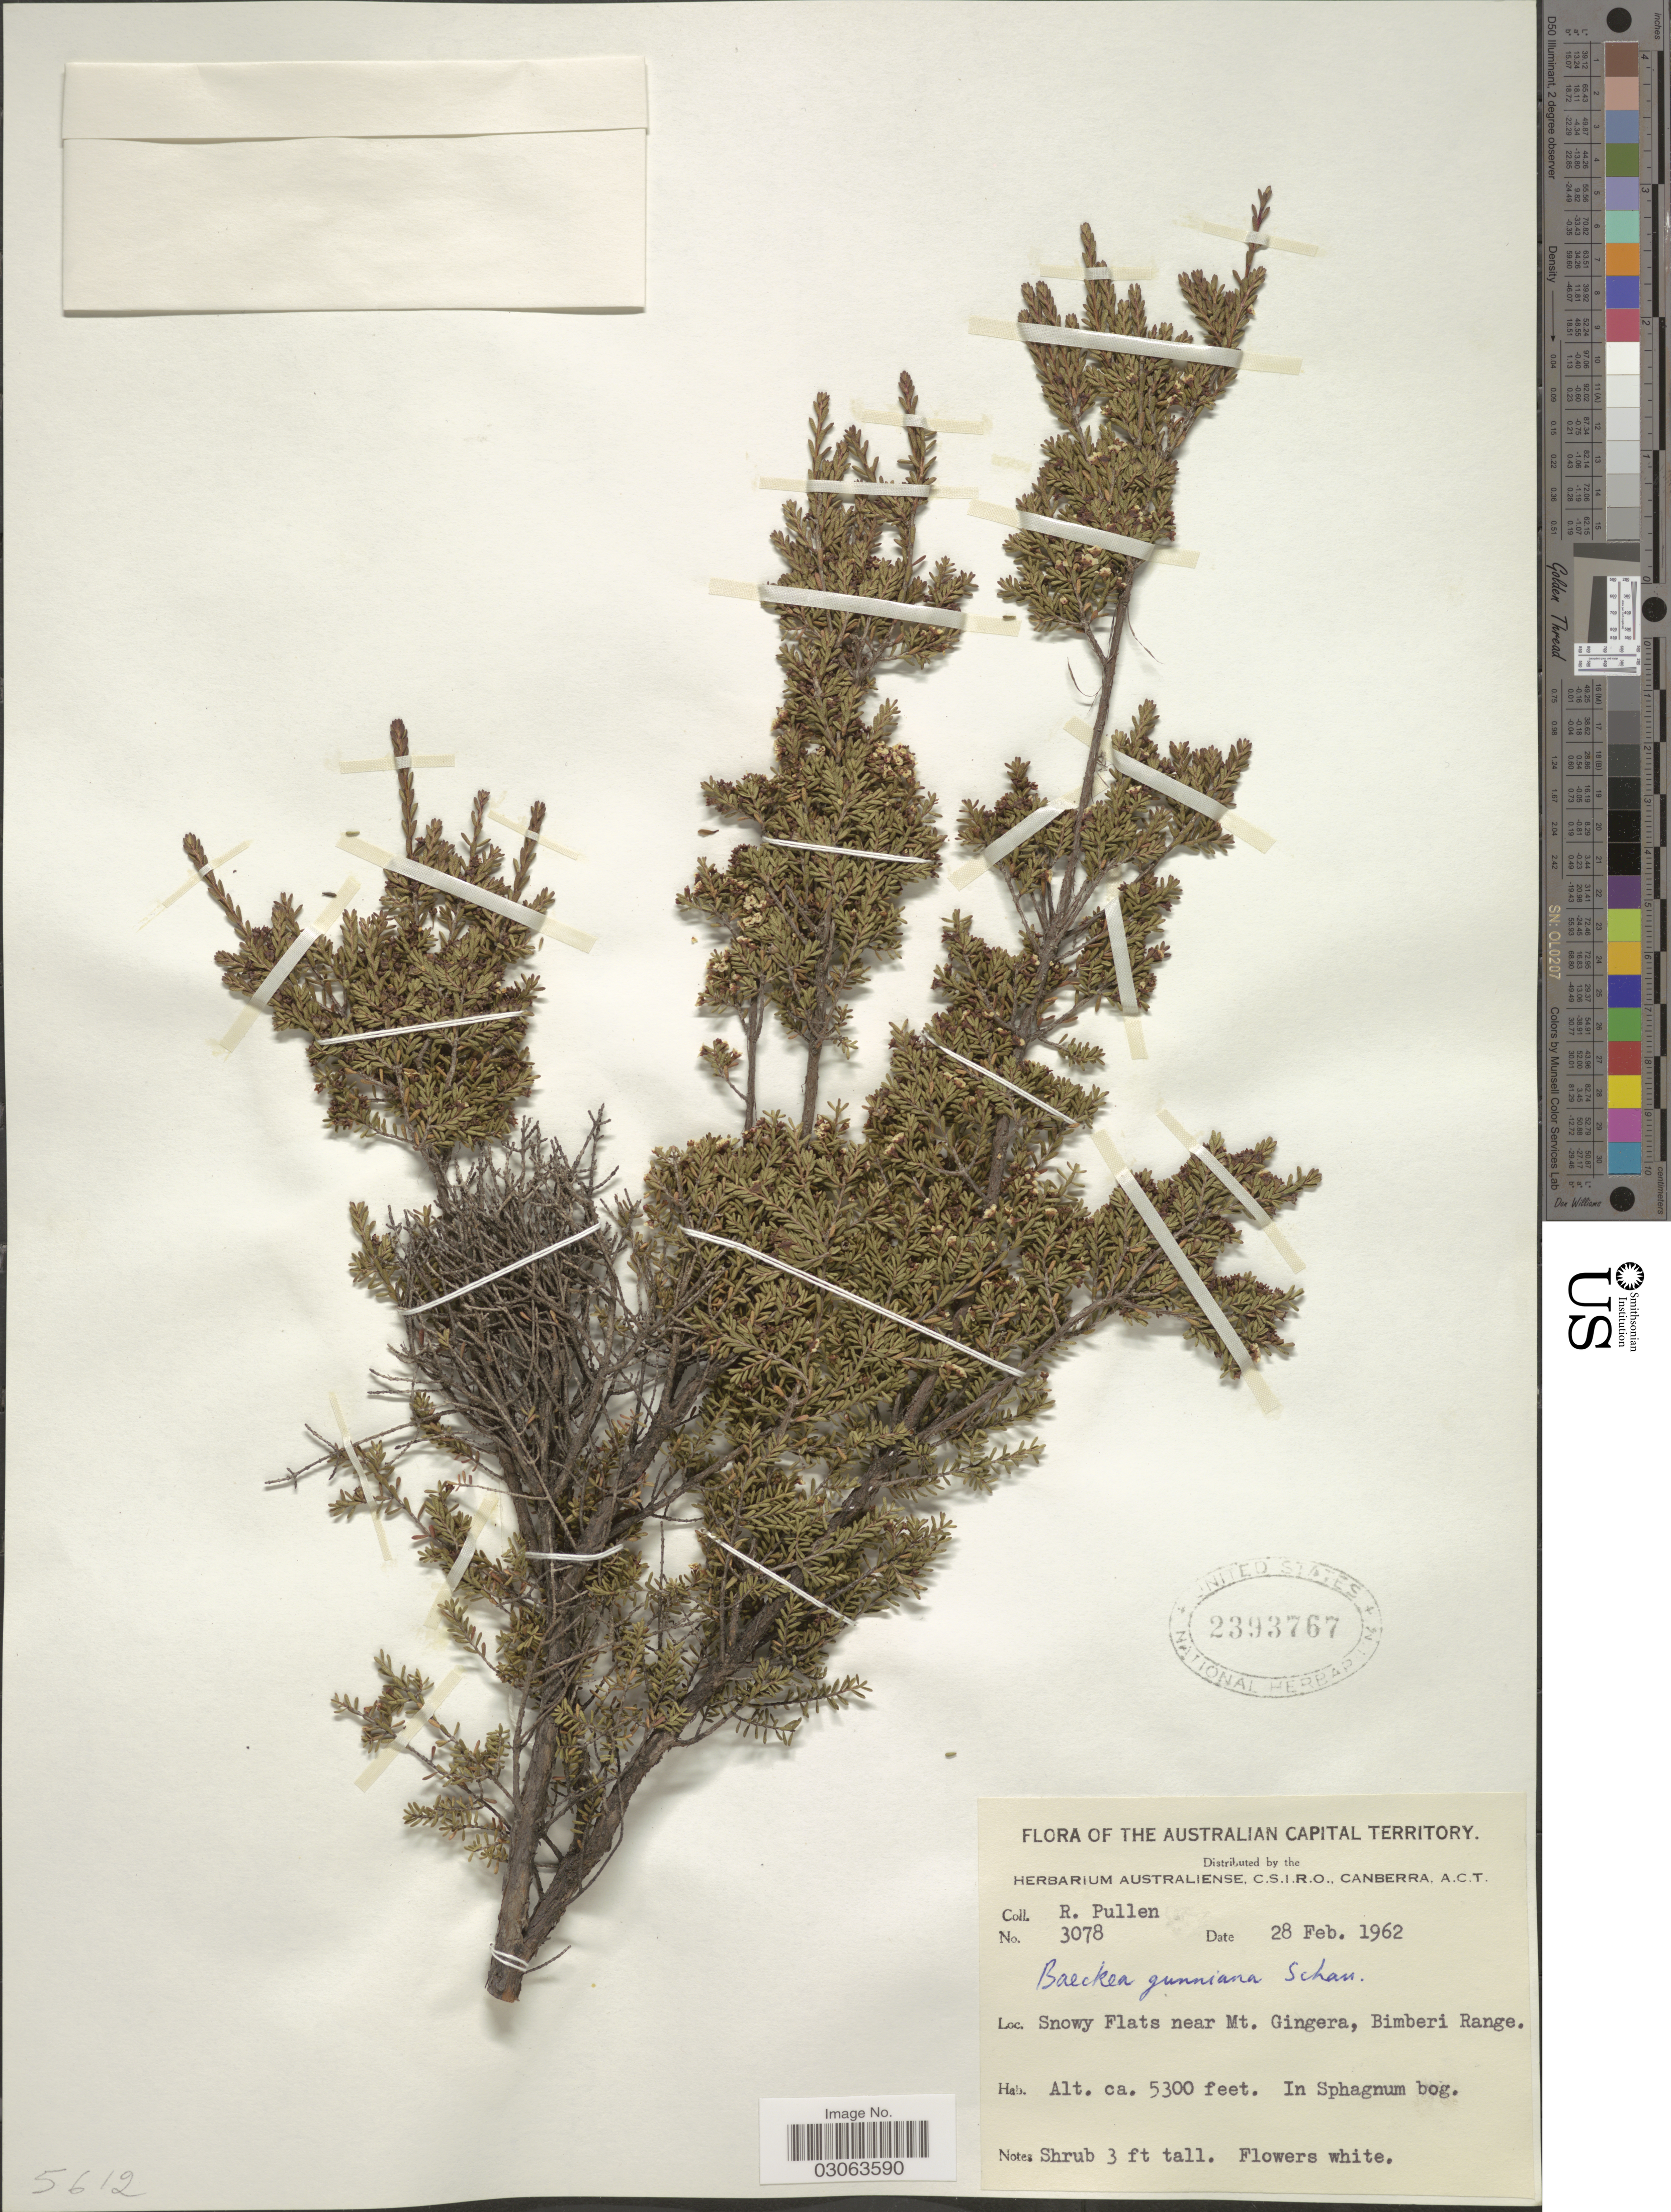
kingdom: Plantae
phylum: Tracheophyta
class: Magnoliopsida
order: Myrtales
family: Myrtaceae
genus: Baeckea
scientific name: Baeckea gunniana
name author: Schauer ex Walp.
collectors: R. Pullen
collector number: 3078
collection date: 1962-02-28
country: Australia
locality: The Australian Capital Territory. Snowy Flats near Mt. Gingera, Bimberi Range.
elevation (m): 1615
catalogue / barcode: US 2393767